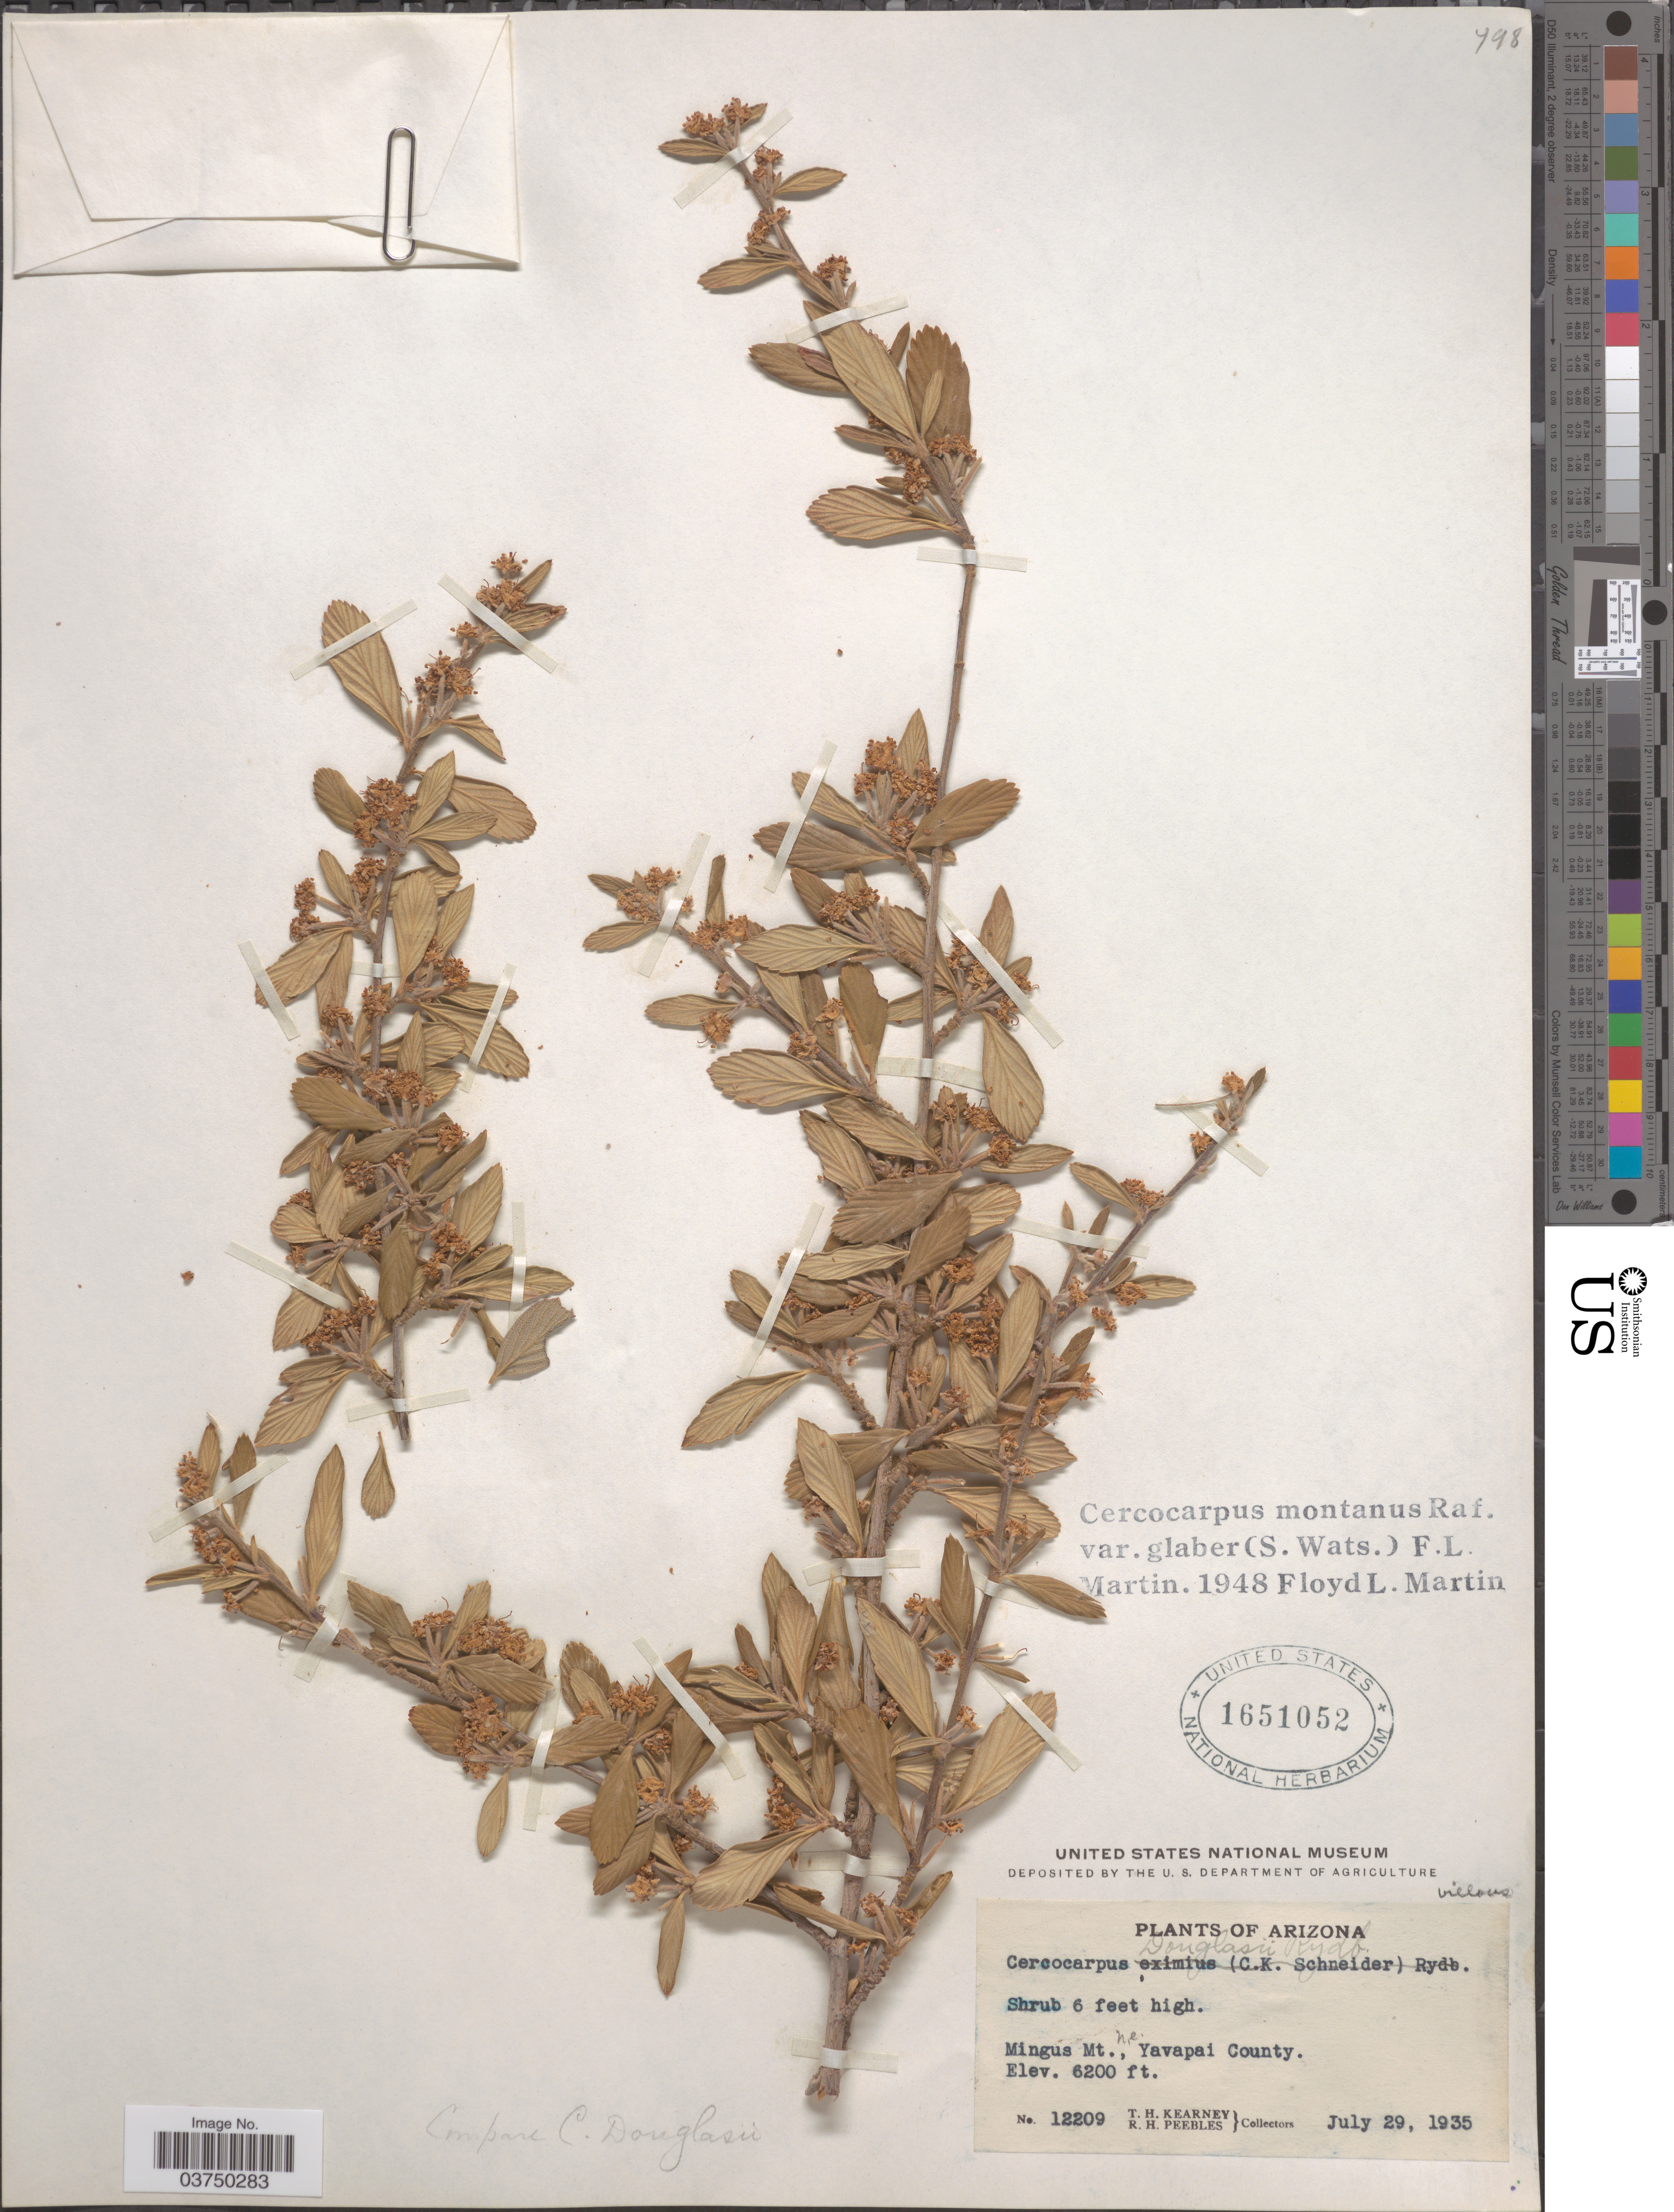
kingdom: Plantae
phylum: Tracheophyta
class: Magnoliopsida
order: Rosales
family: Rosaceae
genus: Cercocarpus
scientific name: Cercocarpus montanus var. glaber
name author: (S. Watson) F.L. Martin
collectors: T. H. Kearney & R. H. Peebles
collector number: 12209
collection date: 1935-07-29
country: United States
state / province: Arizona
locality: Mingus Mt., N.E. Yavapai County.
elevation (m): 1890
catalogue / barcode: US 1651052